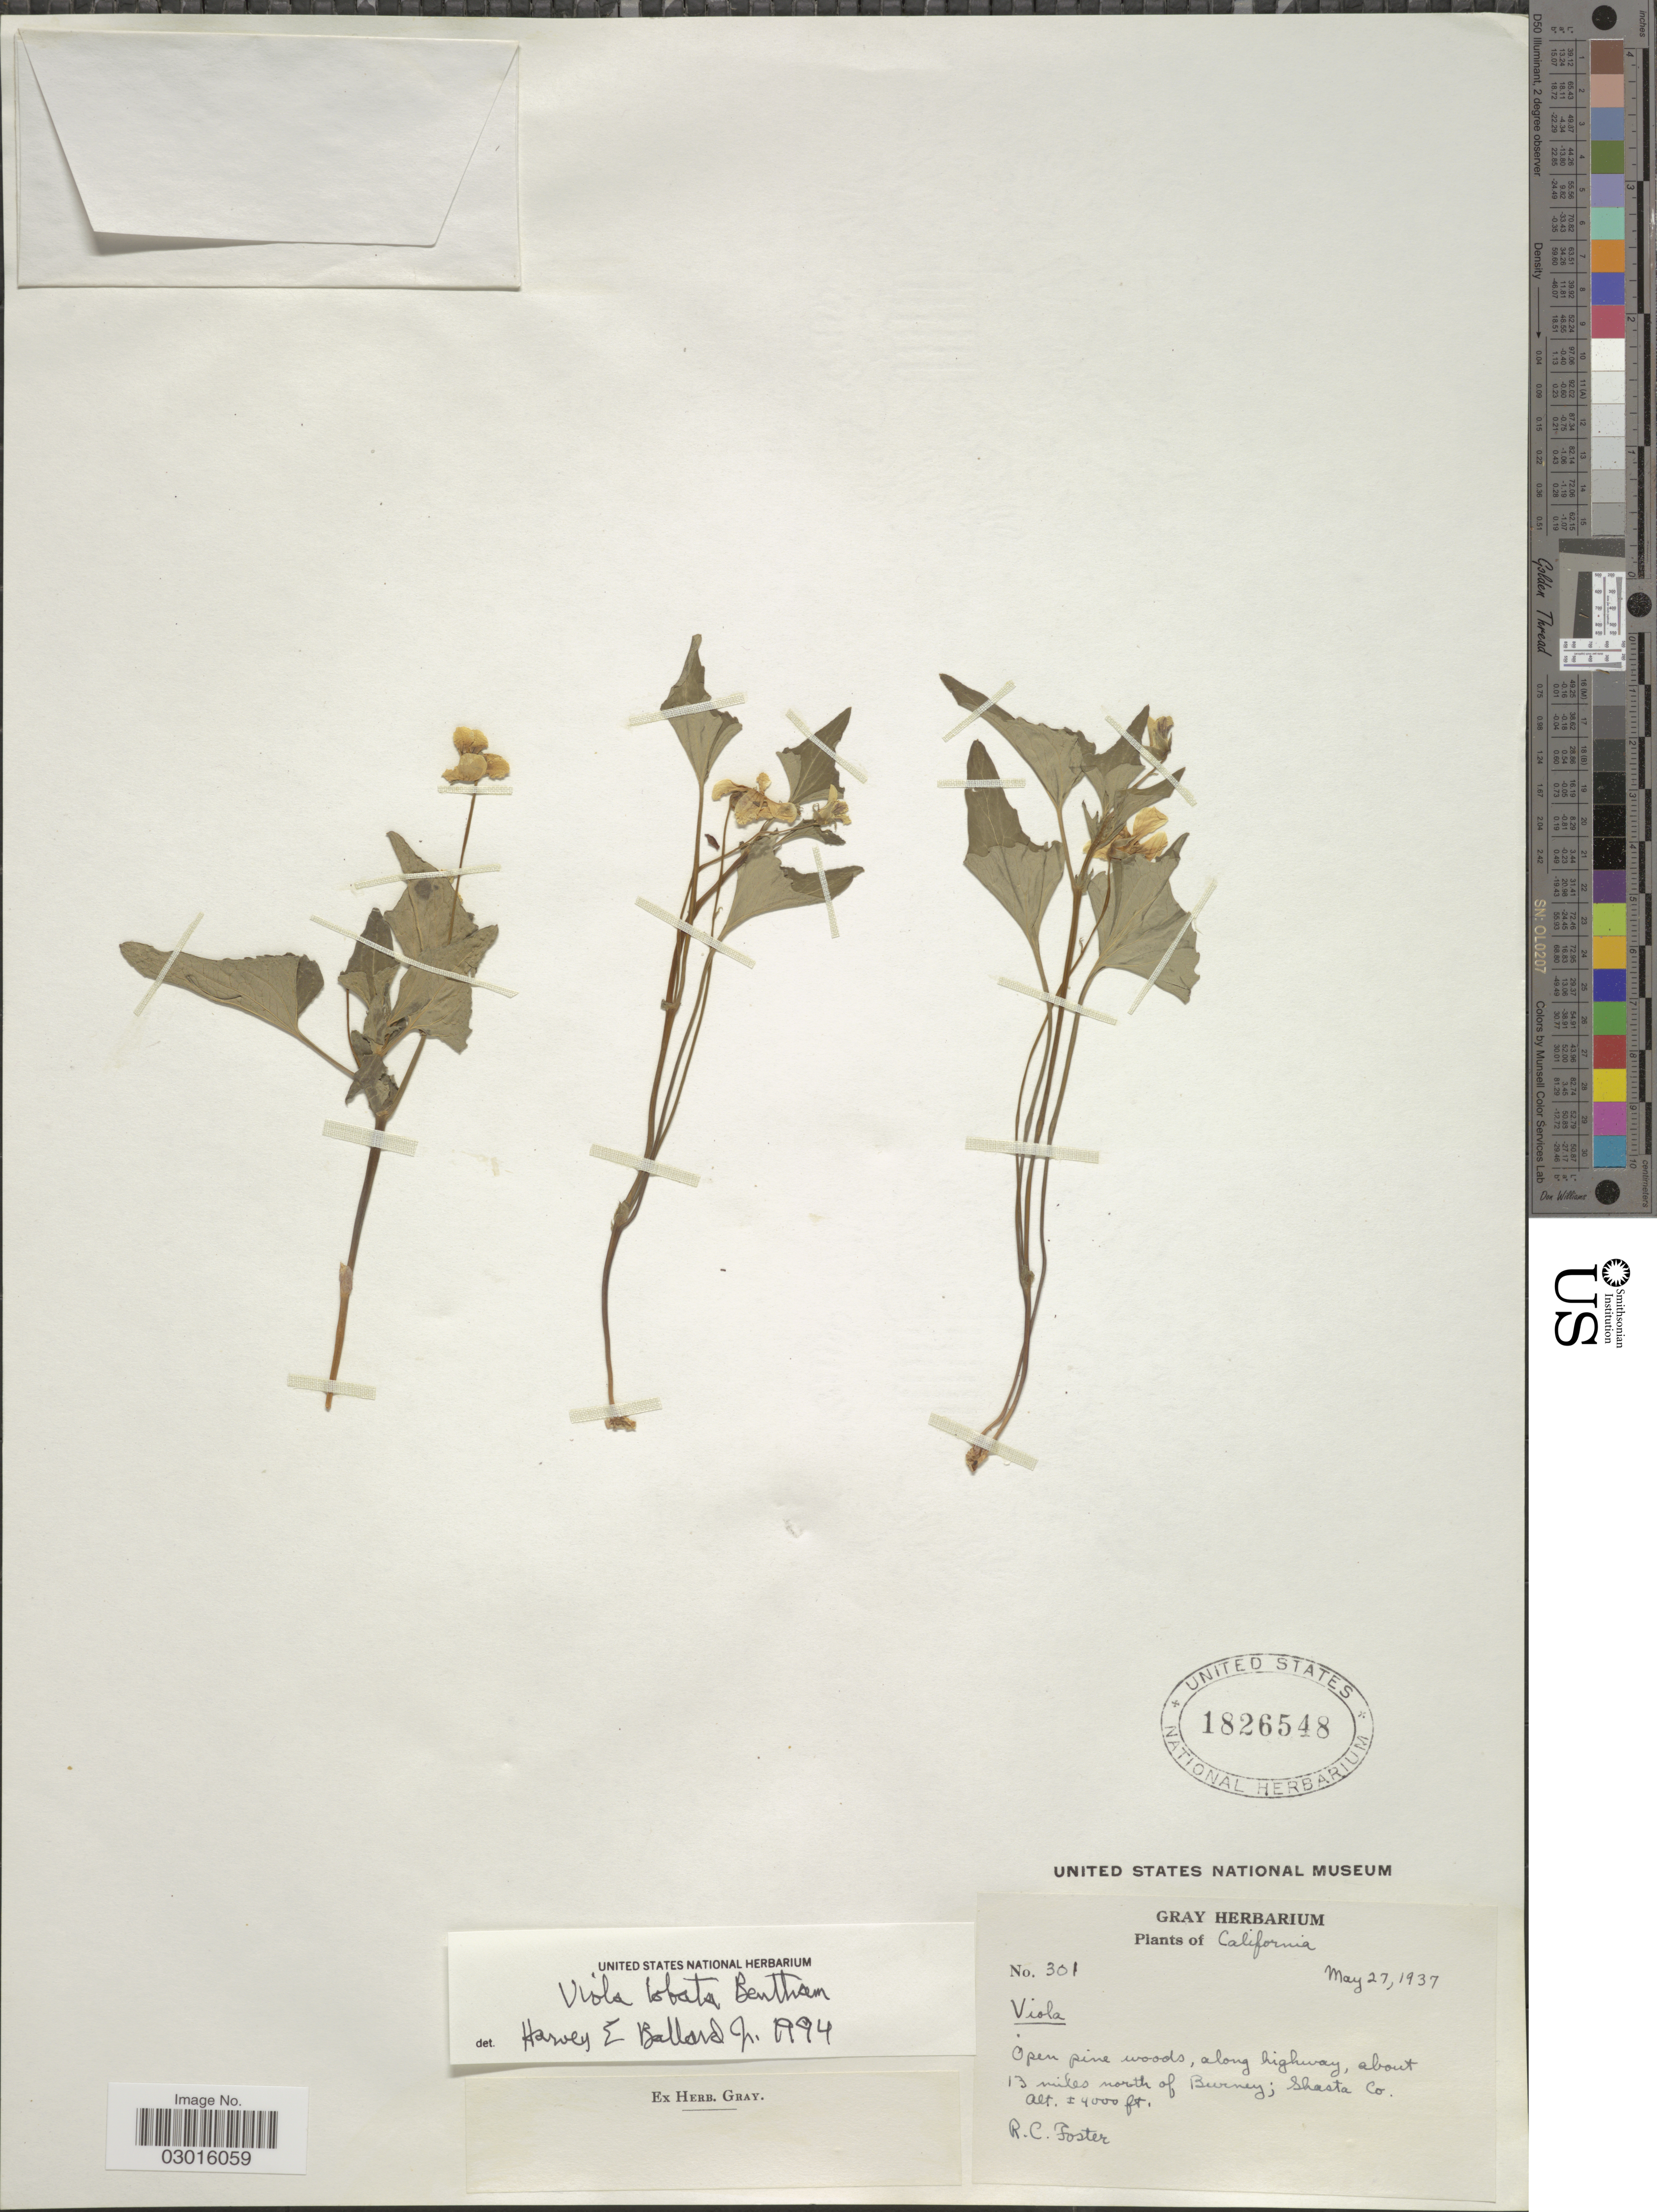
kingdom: Plantae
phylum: Tracheophyta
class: Magnoliopsida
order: Malpighiales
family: Violaceae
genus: Viola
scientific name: Viola lobata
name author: Benth.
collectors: R. C. Foster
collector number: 301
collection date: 1937-05-27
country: United States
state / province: California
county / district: Shasta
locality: Open pine woods, along highway, about 13 miles north of Burney; Shasta Co.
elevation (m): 1219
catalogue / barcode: US 1826548